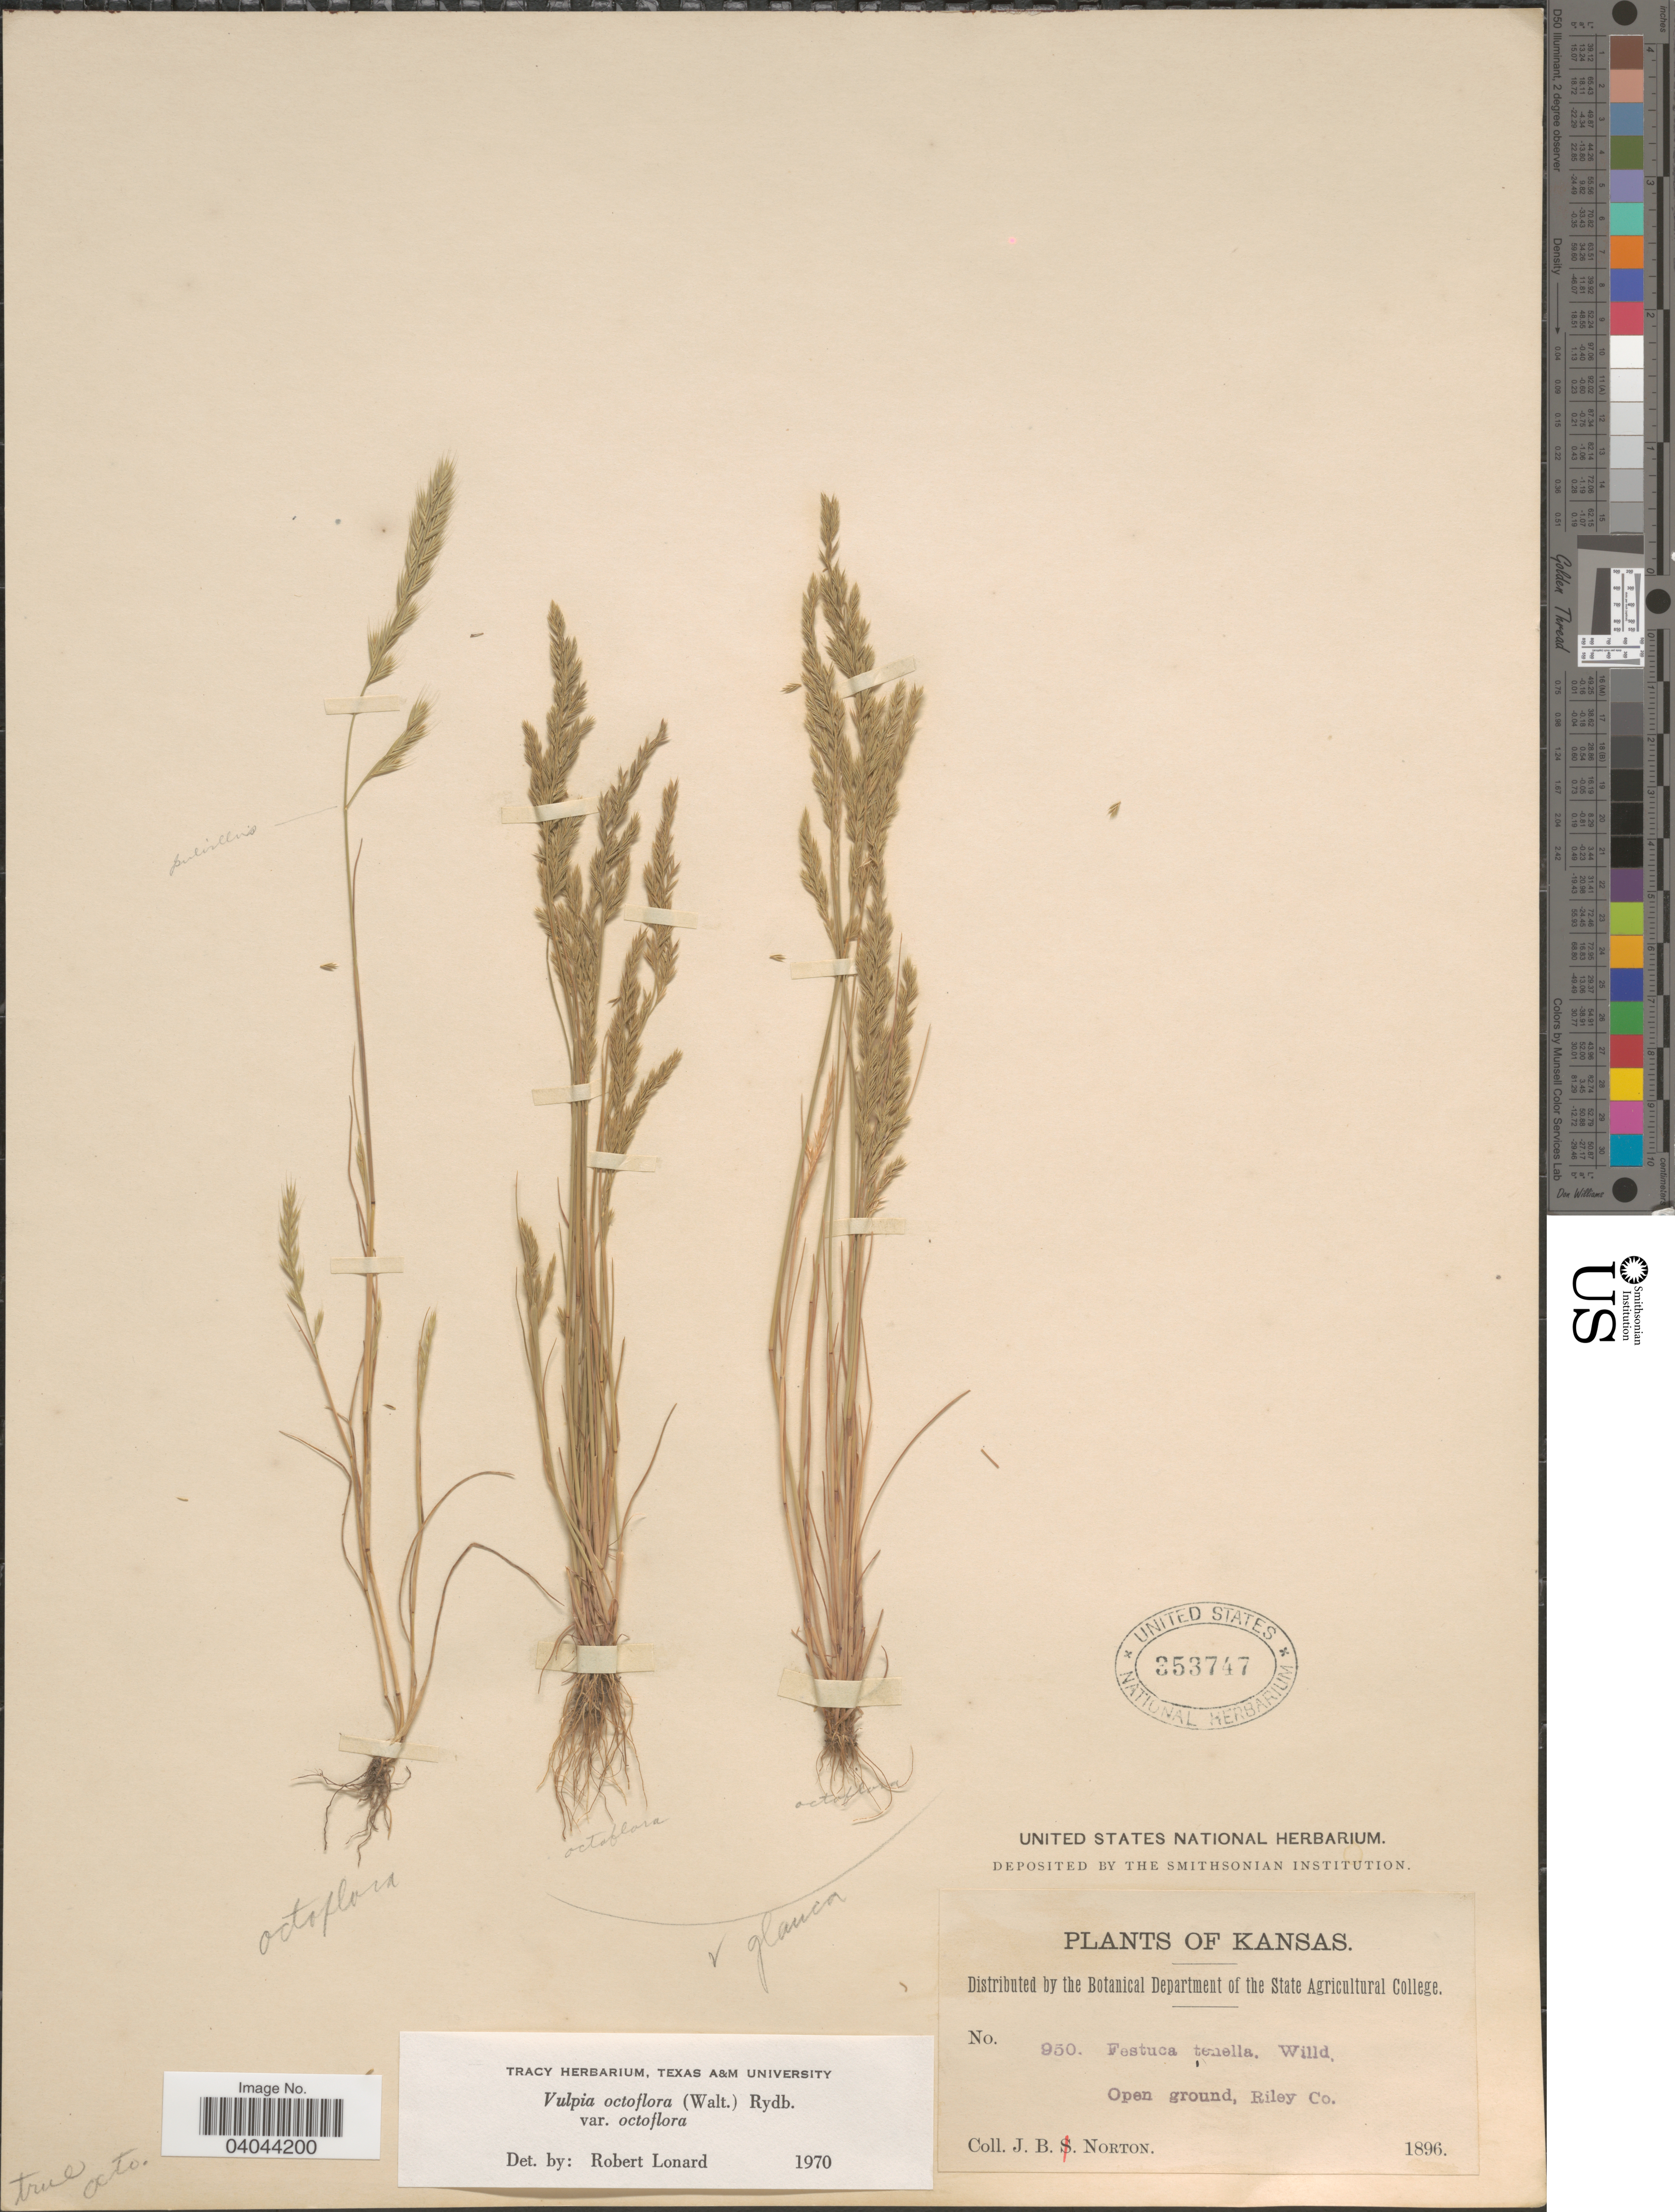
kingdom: Plantae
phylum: Tracheophyta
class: Liliopsida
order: Poales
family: Poaceae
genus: Festuca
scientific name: Festuca octoflora var. octoflora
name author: Walter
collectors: J. B. Norton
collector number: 950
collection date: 1896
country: United States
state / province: Kansas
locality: Riley Co.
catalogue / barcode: US 353747